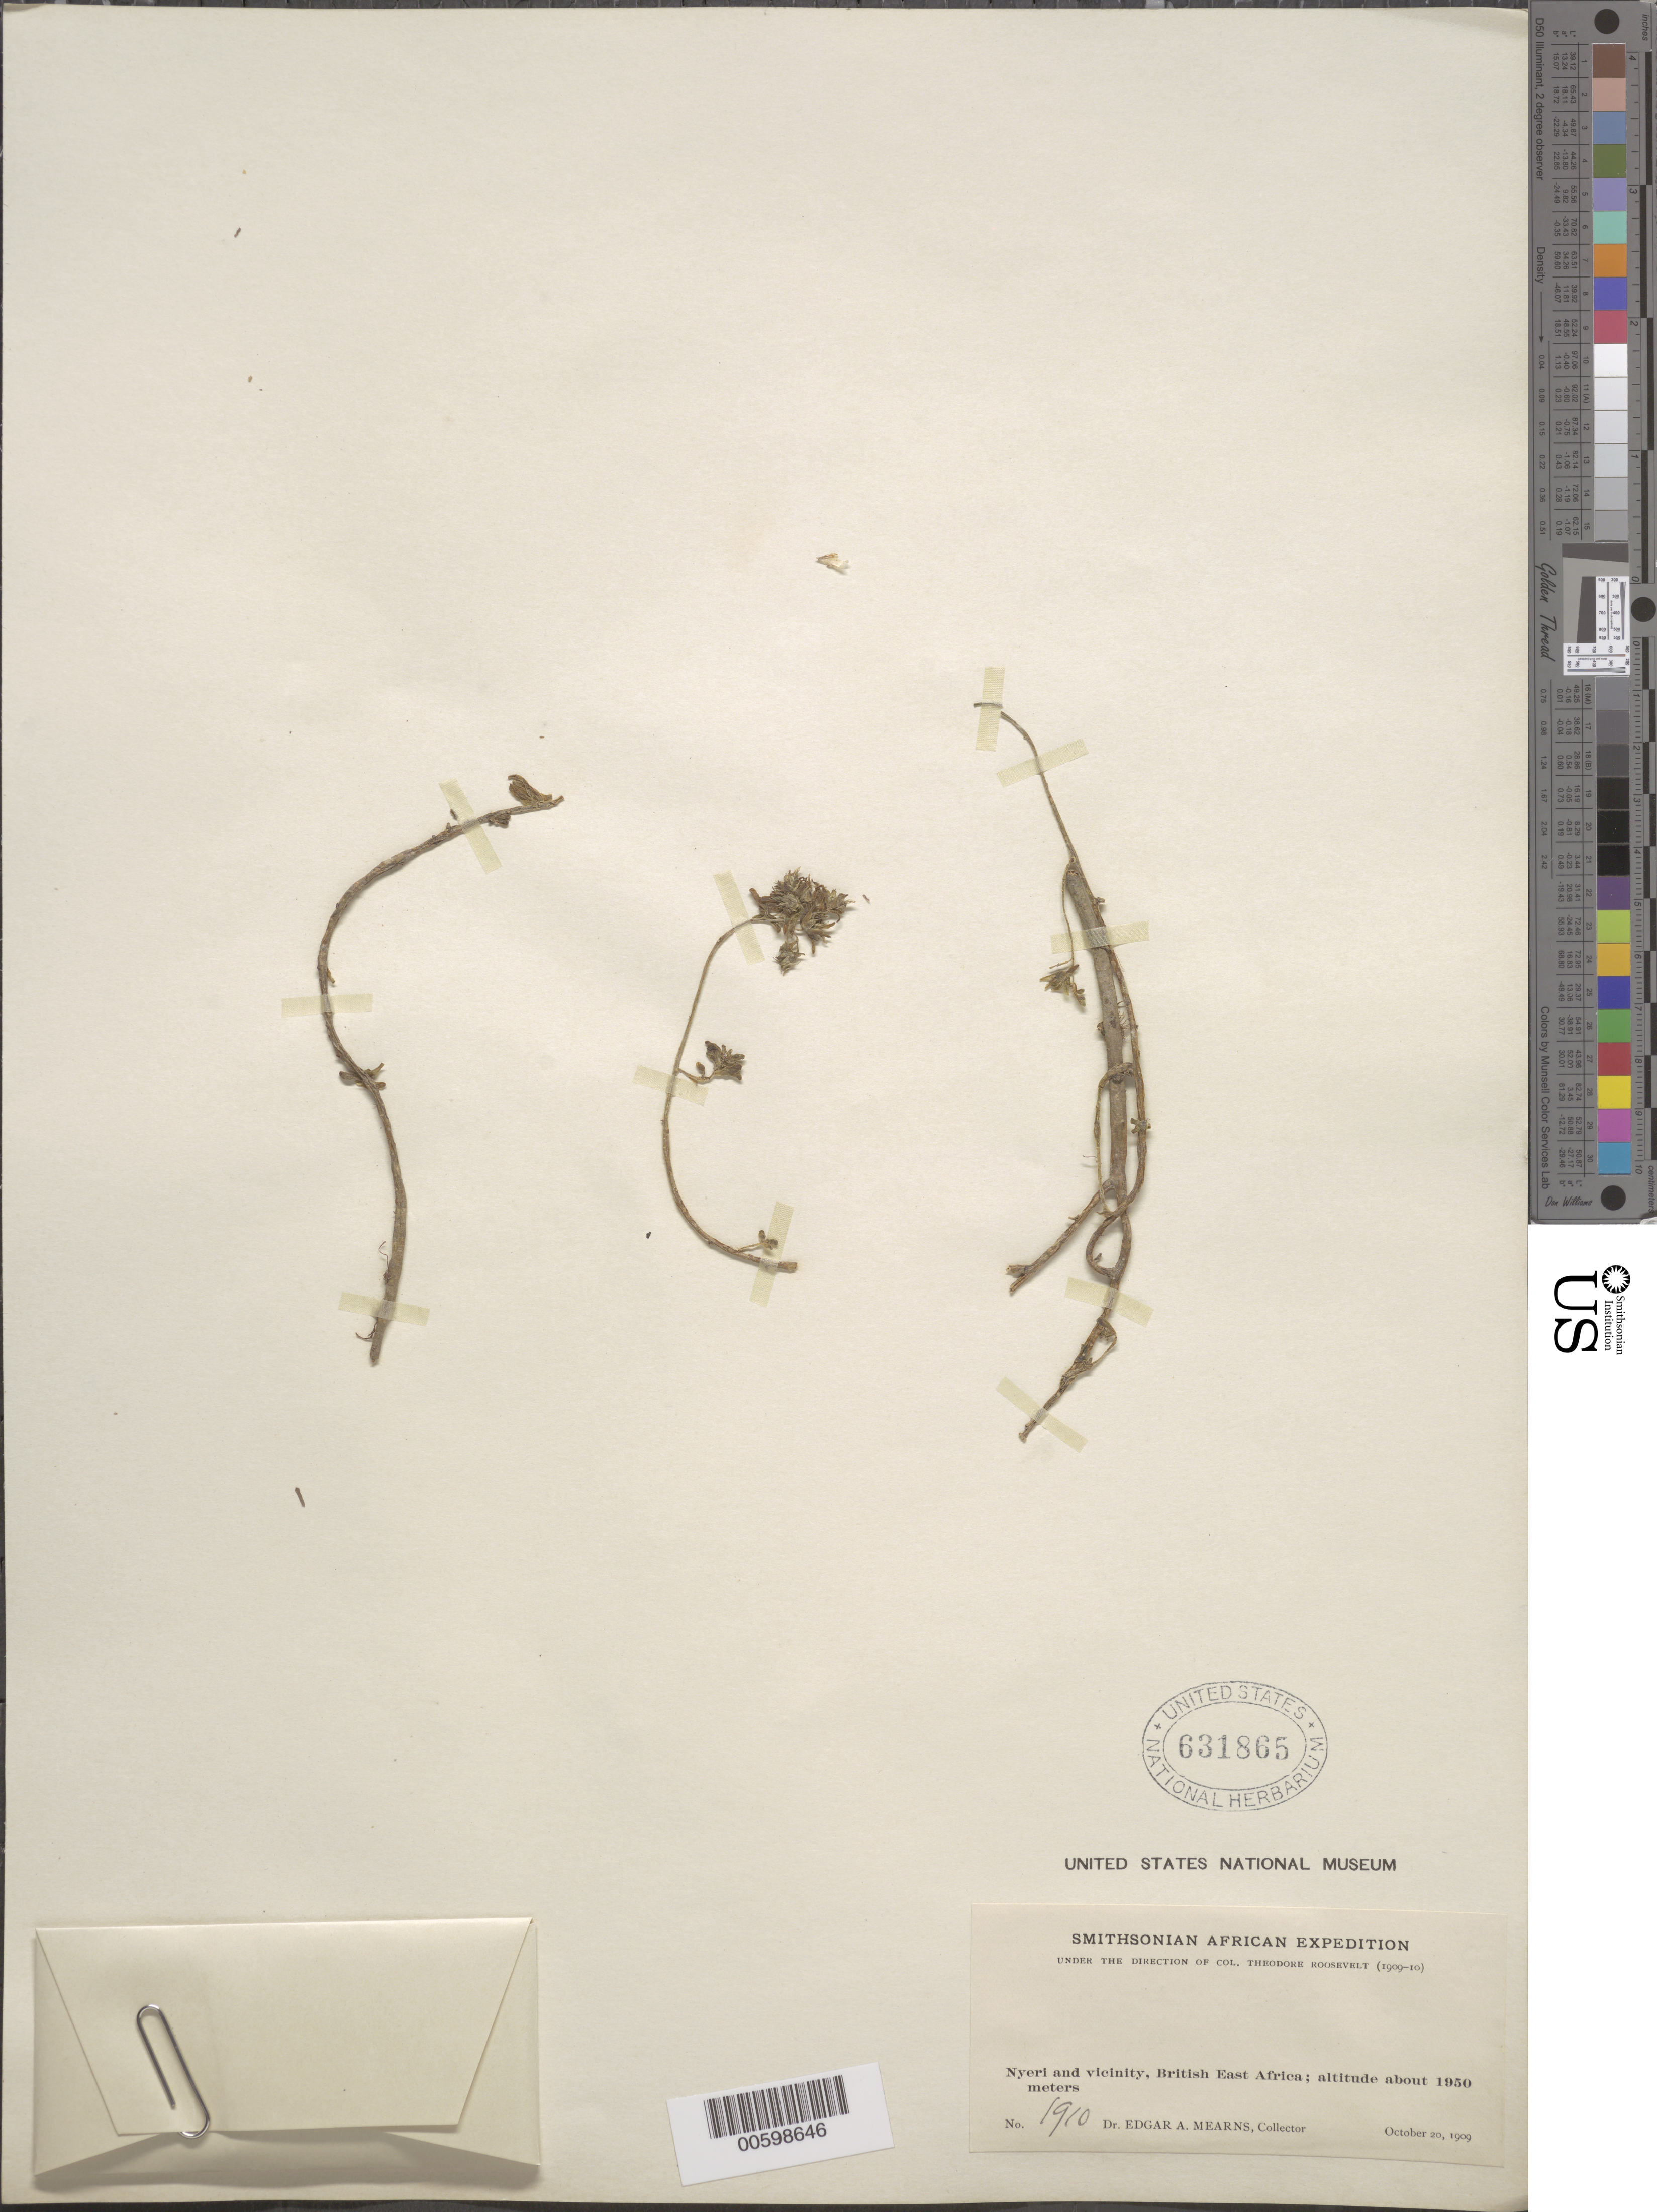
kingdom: Plantae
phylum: Tracheophyta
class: Magnoliopsida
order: Saxifragales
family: Crassulaceae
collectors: E. A. Mearns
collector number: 1910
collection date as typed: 20 Oct 1909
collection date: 1909-10-20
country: Kenya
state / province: Nyeri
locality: Nyeri and vicinity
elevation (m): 1950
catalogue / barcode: US 631865